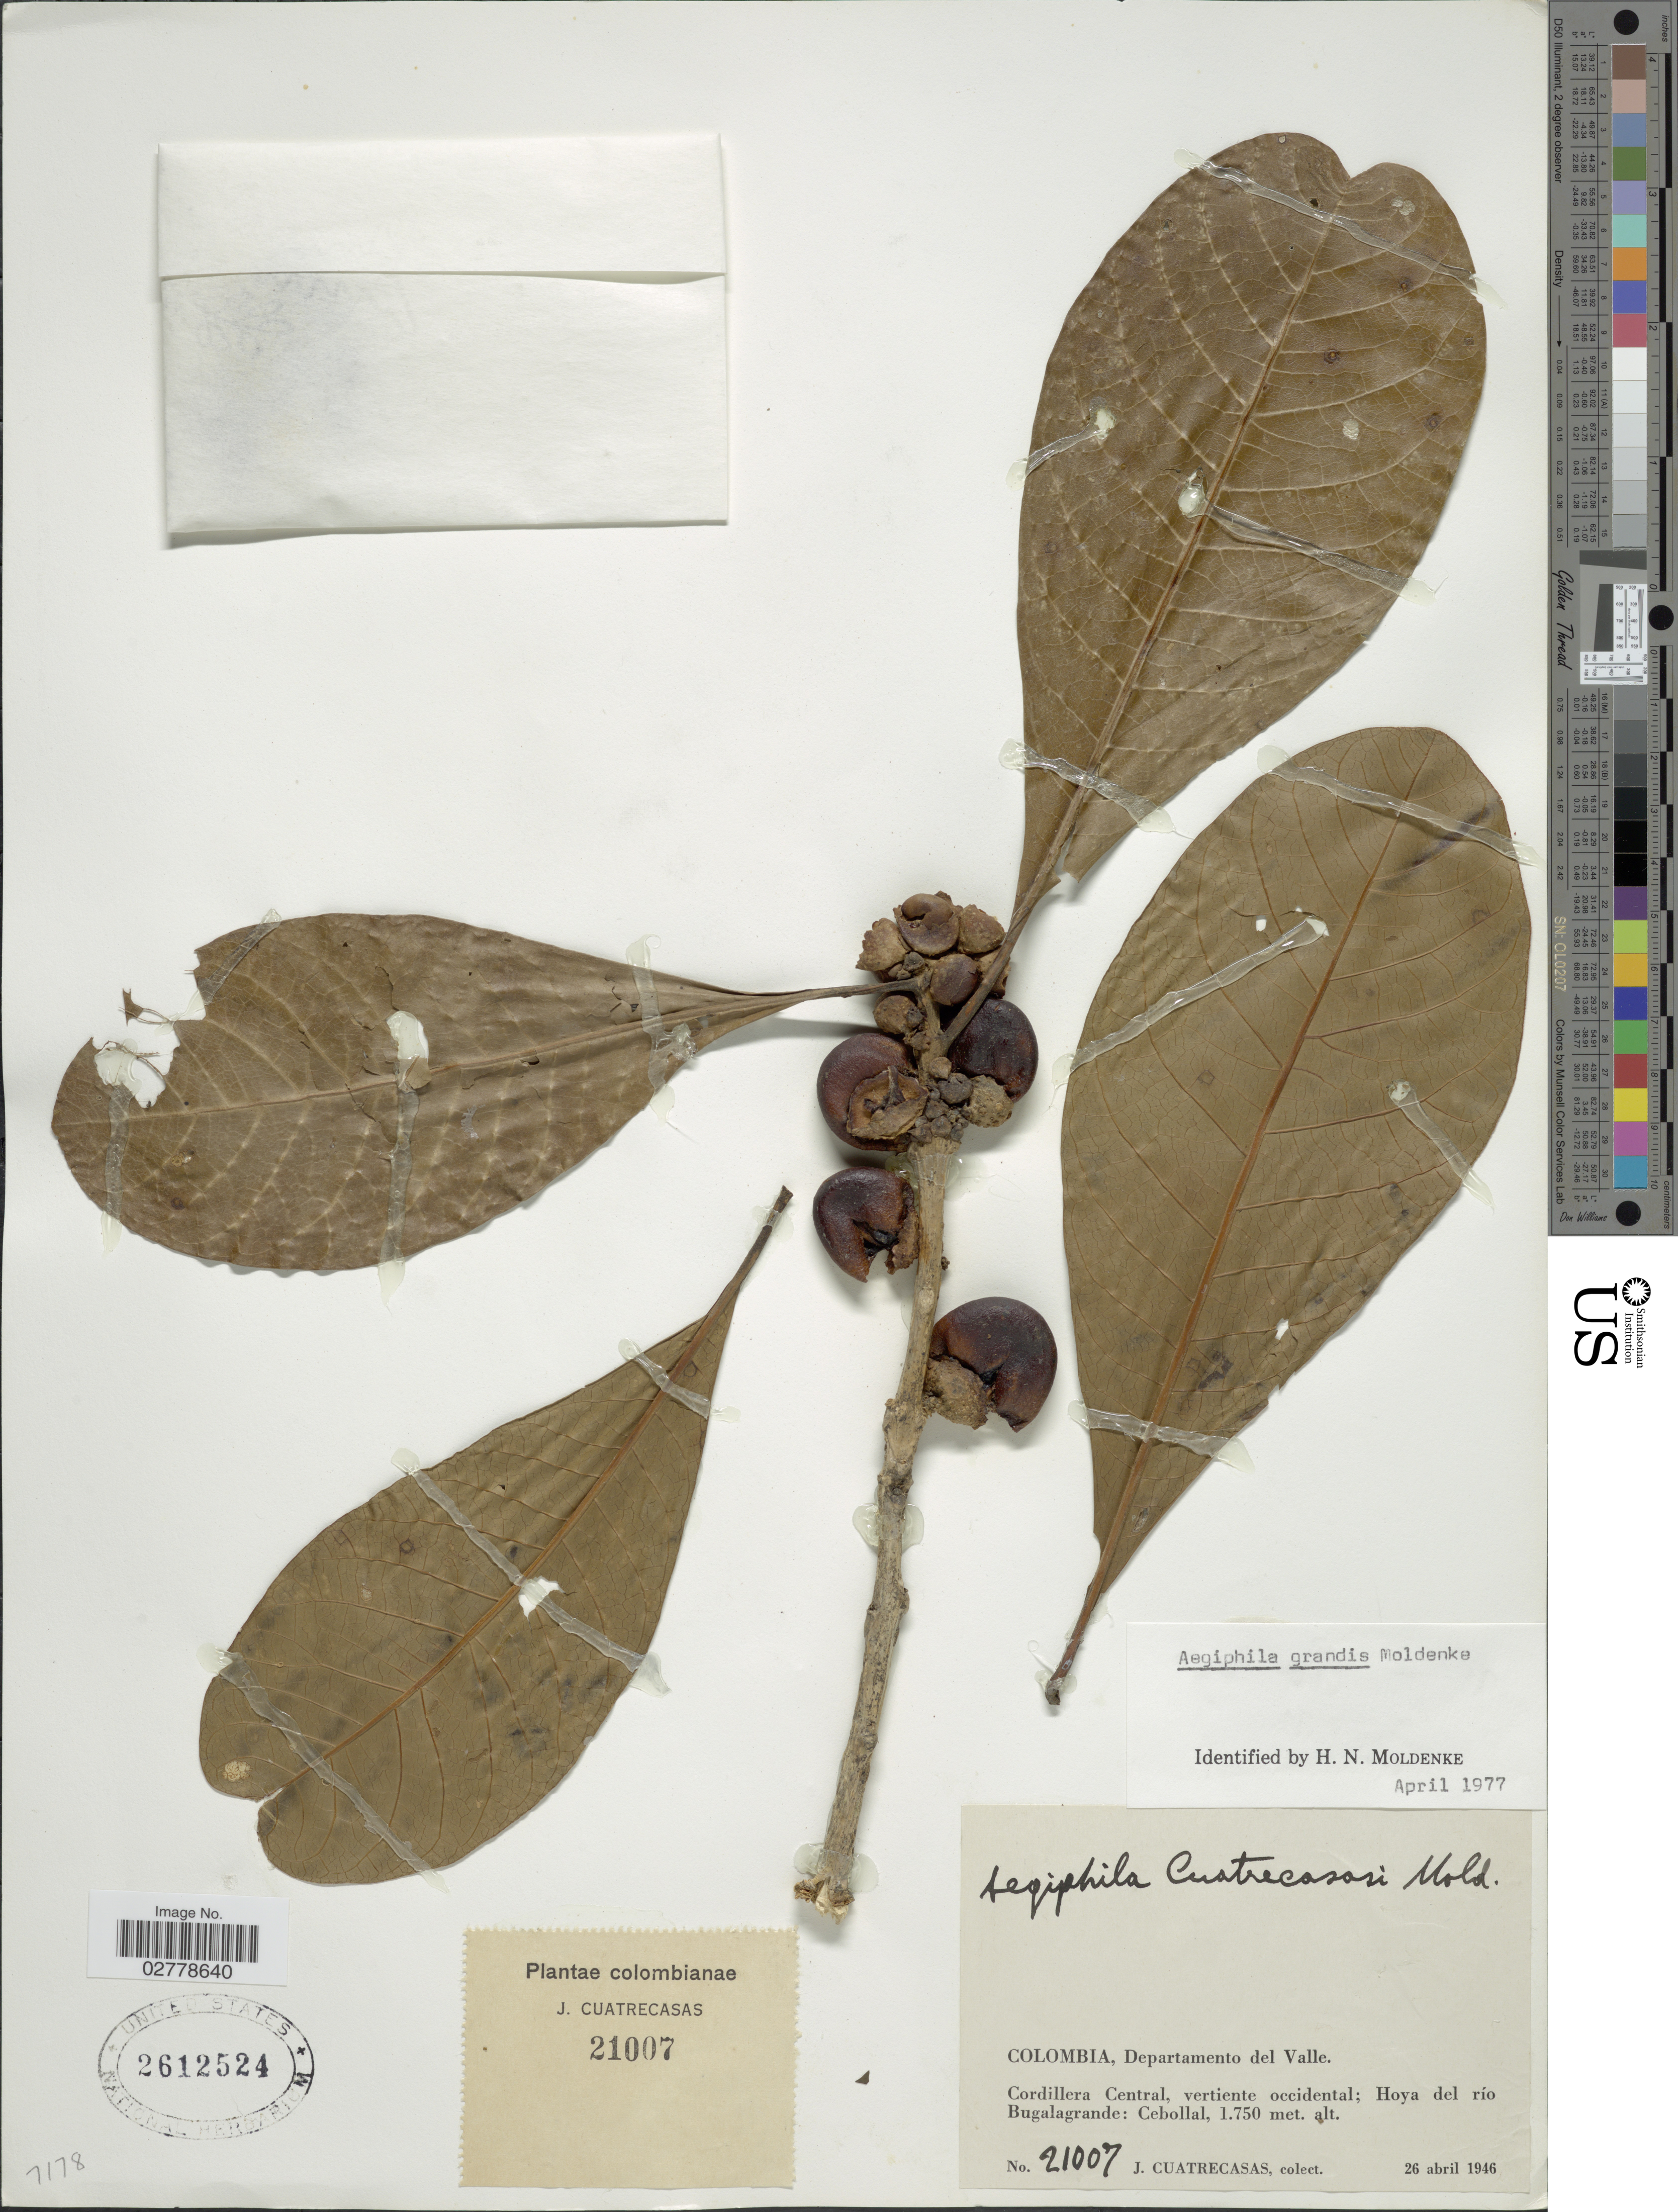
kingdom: Plantae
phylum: Tracheophyta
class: Magnoliopsida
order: Lamiales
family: Lamiaceae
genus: Aegiphila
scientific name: Aegiphila grandis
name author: Moldenke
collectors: J. Cuatrecasas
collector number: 21007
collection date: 1946-04-26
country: Colombia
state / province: Valle del Cauca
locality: Departamento del Valle. Cordillera Central, vertiente occidental; Hoya del río Bugalagrande: Cebollal.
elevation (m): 1750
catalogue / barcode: US 2612624